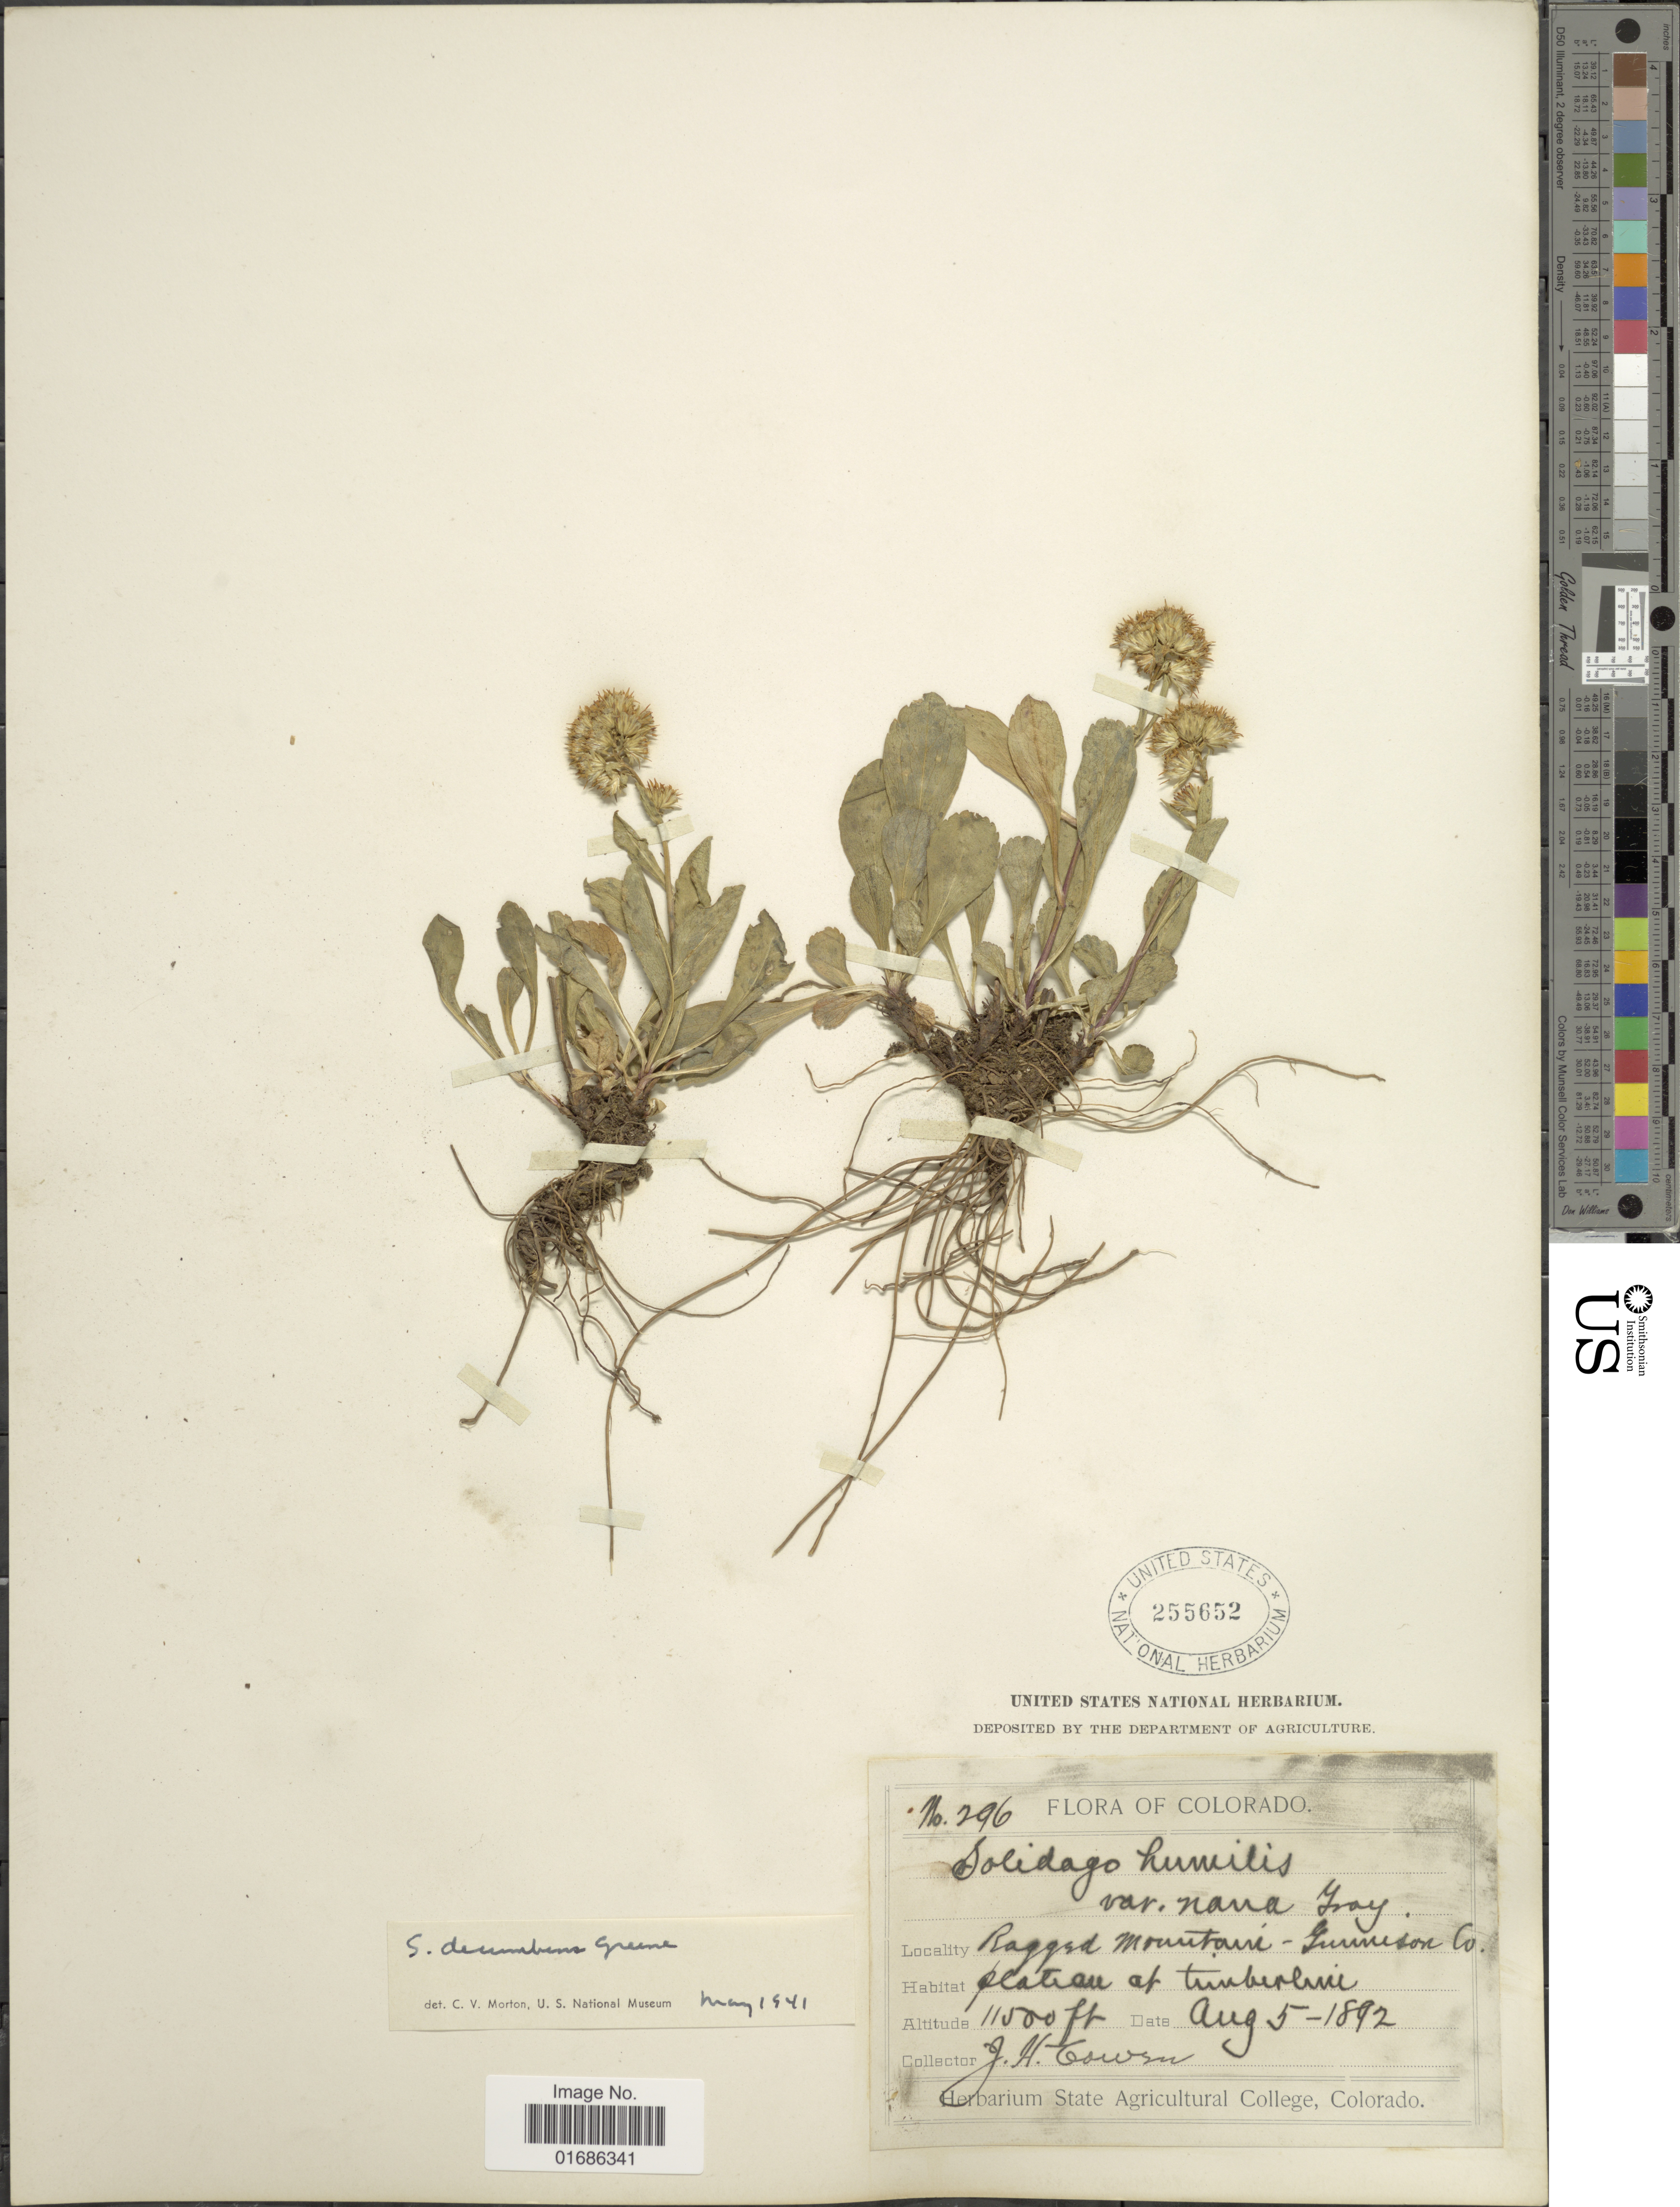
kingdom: Plantae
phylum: Tracheophyta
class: Magnoliopsida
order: Asterales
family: Asteraceae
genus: Solidago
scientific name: Solidago decumbens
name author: Greene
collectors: J. H. Cowan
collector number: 296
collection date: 1892-08-05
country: United States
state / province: Colorado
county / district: Gunnison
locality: Ragged Mountain - Gunnison Co, Plateau at timberline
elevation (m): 3505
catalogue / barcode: US 255652